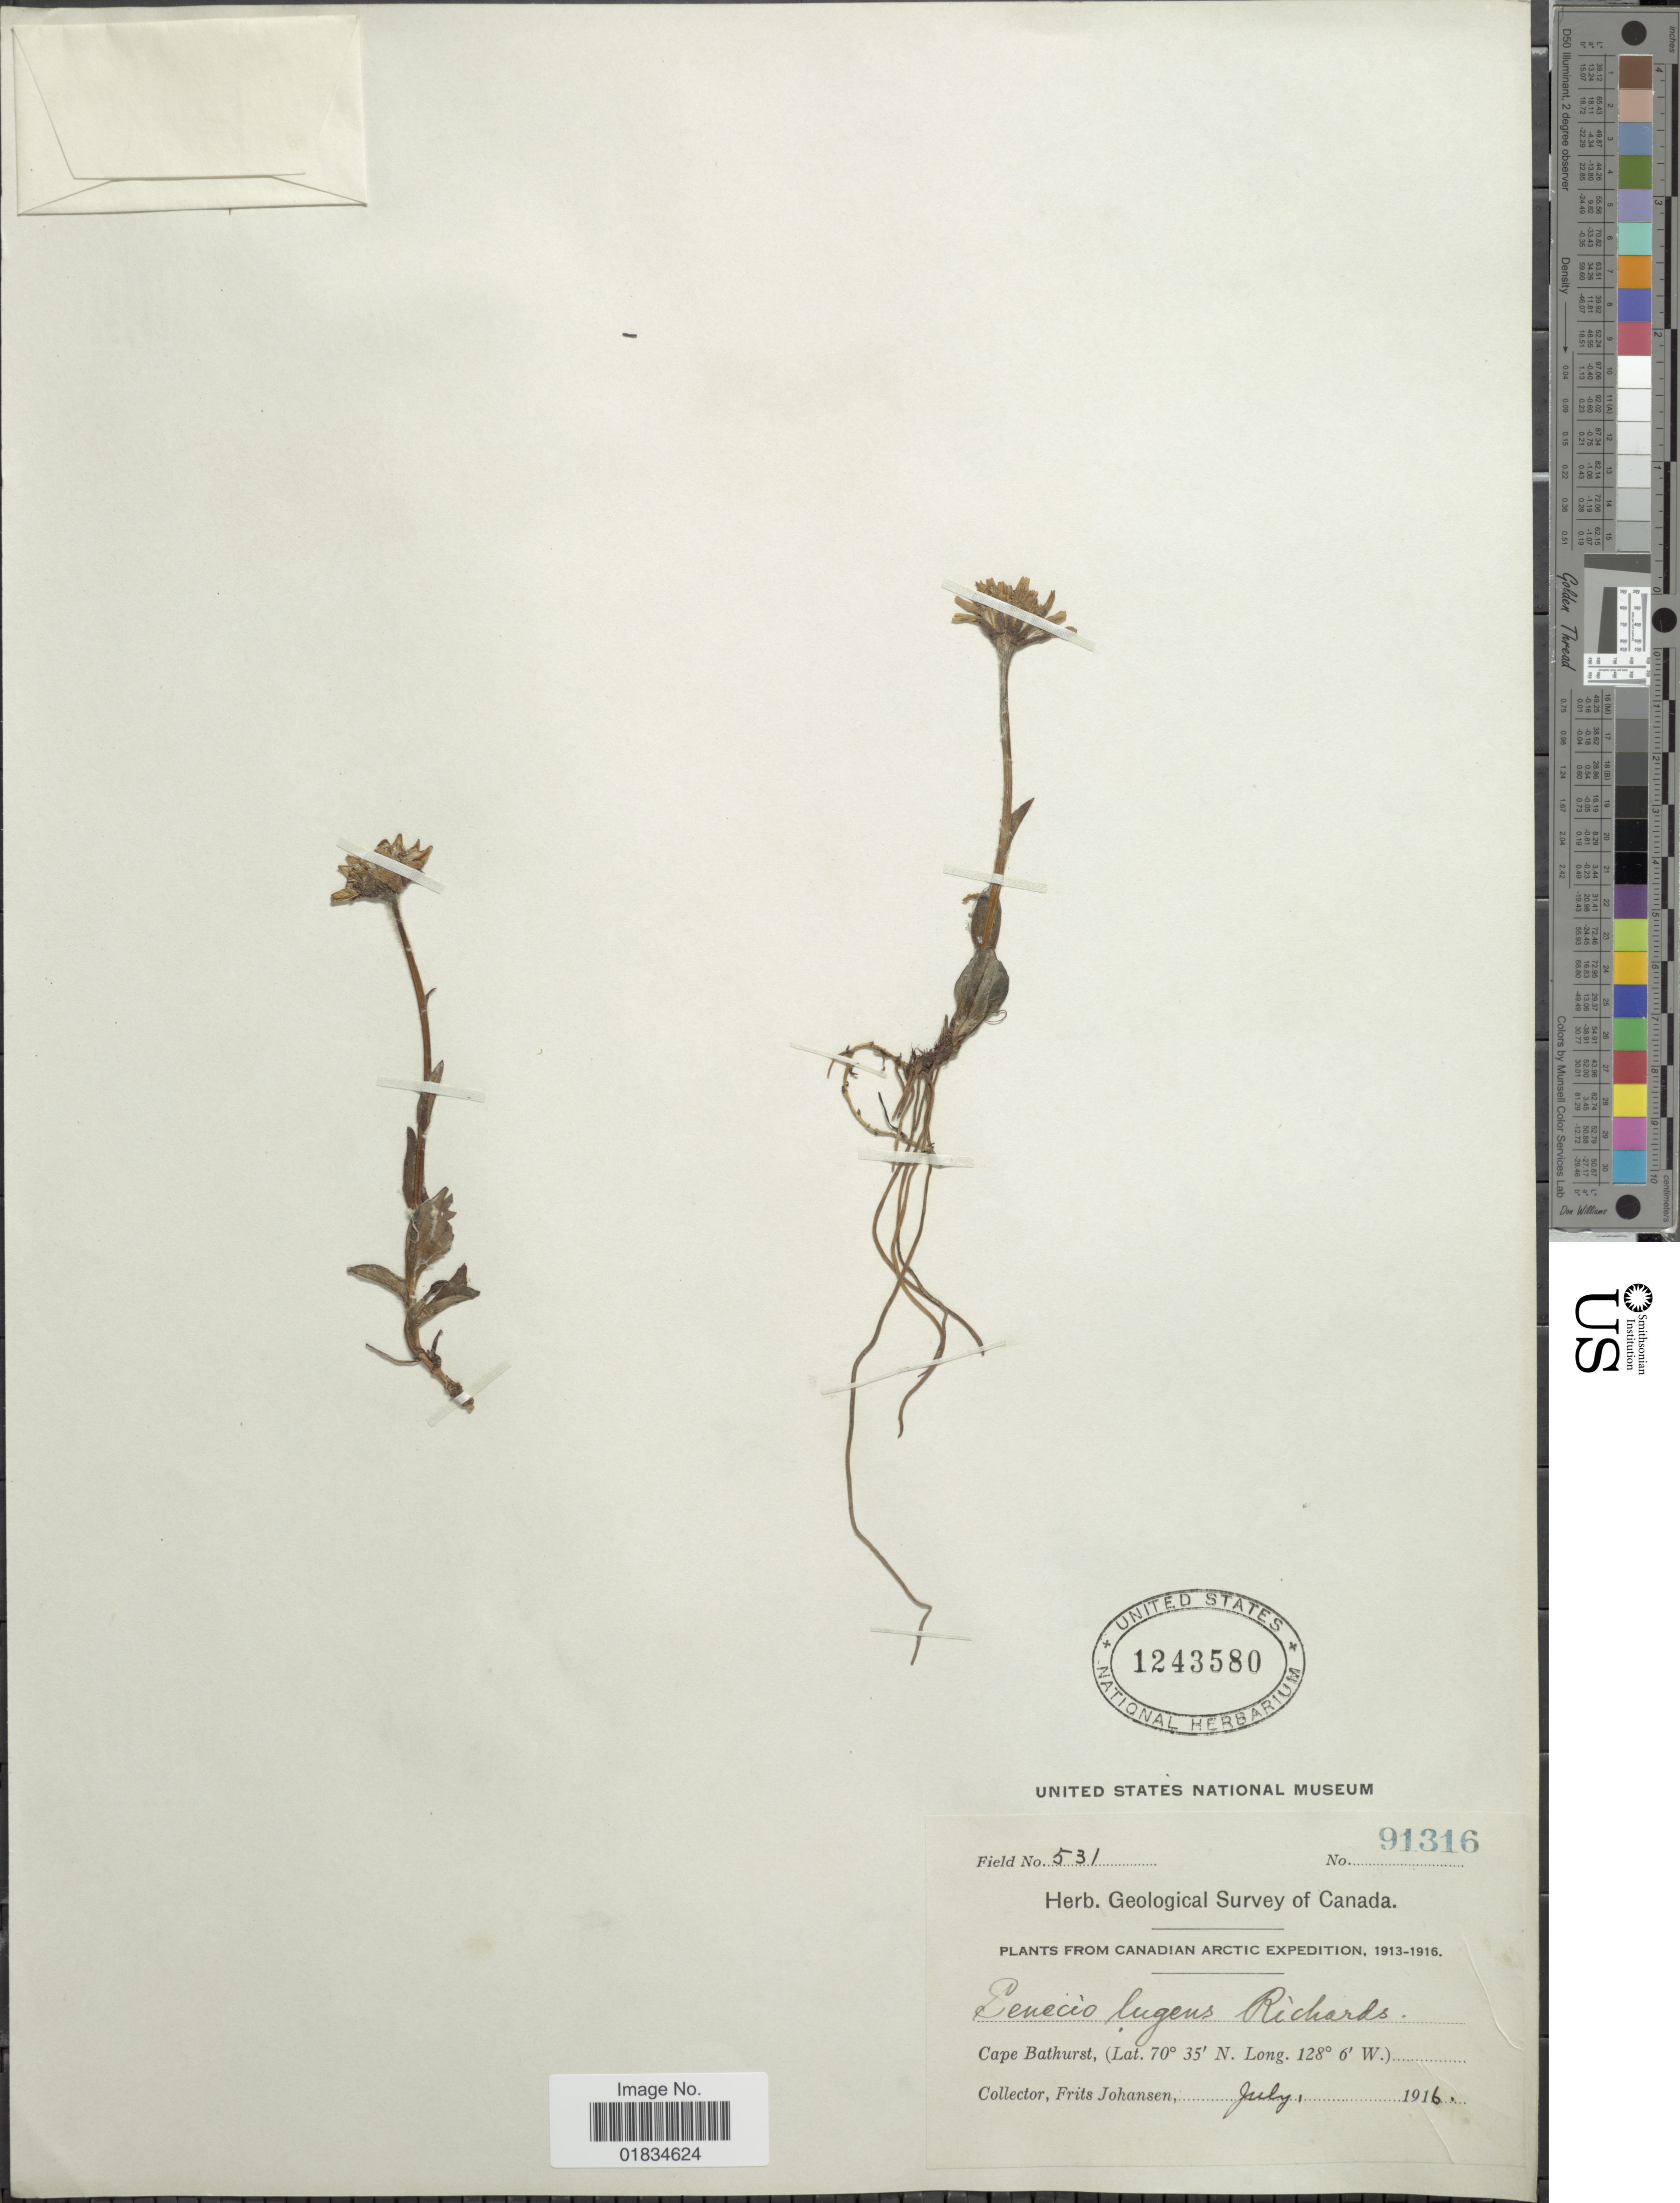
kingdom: Plantae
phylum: Tracheophyta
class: Magnoliopsida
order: Asterales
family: Asteraceae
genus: Senecio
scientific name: Senecio lugens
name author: Richardson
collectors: F. Johansen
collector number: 531/91316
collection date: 1916-07-01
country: Canada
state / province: Northwest Territories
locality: Canadian Arctic Cape Bathurst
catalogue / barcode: US 1243580